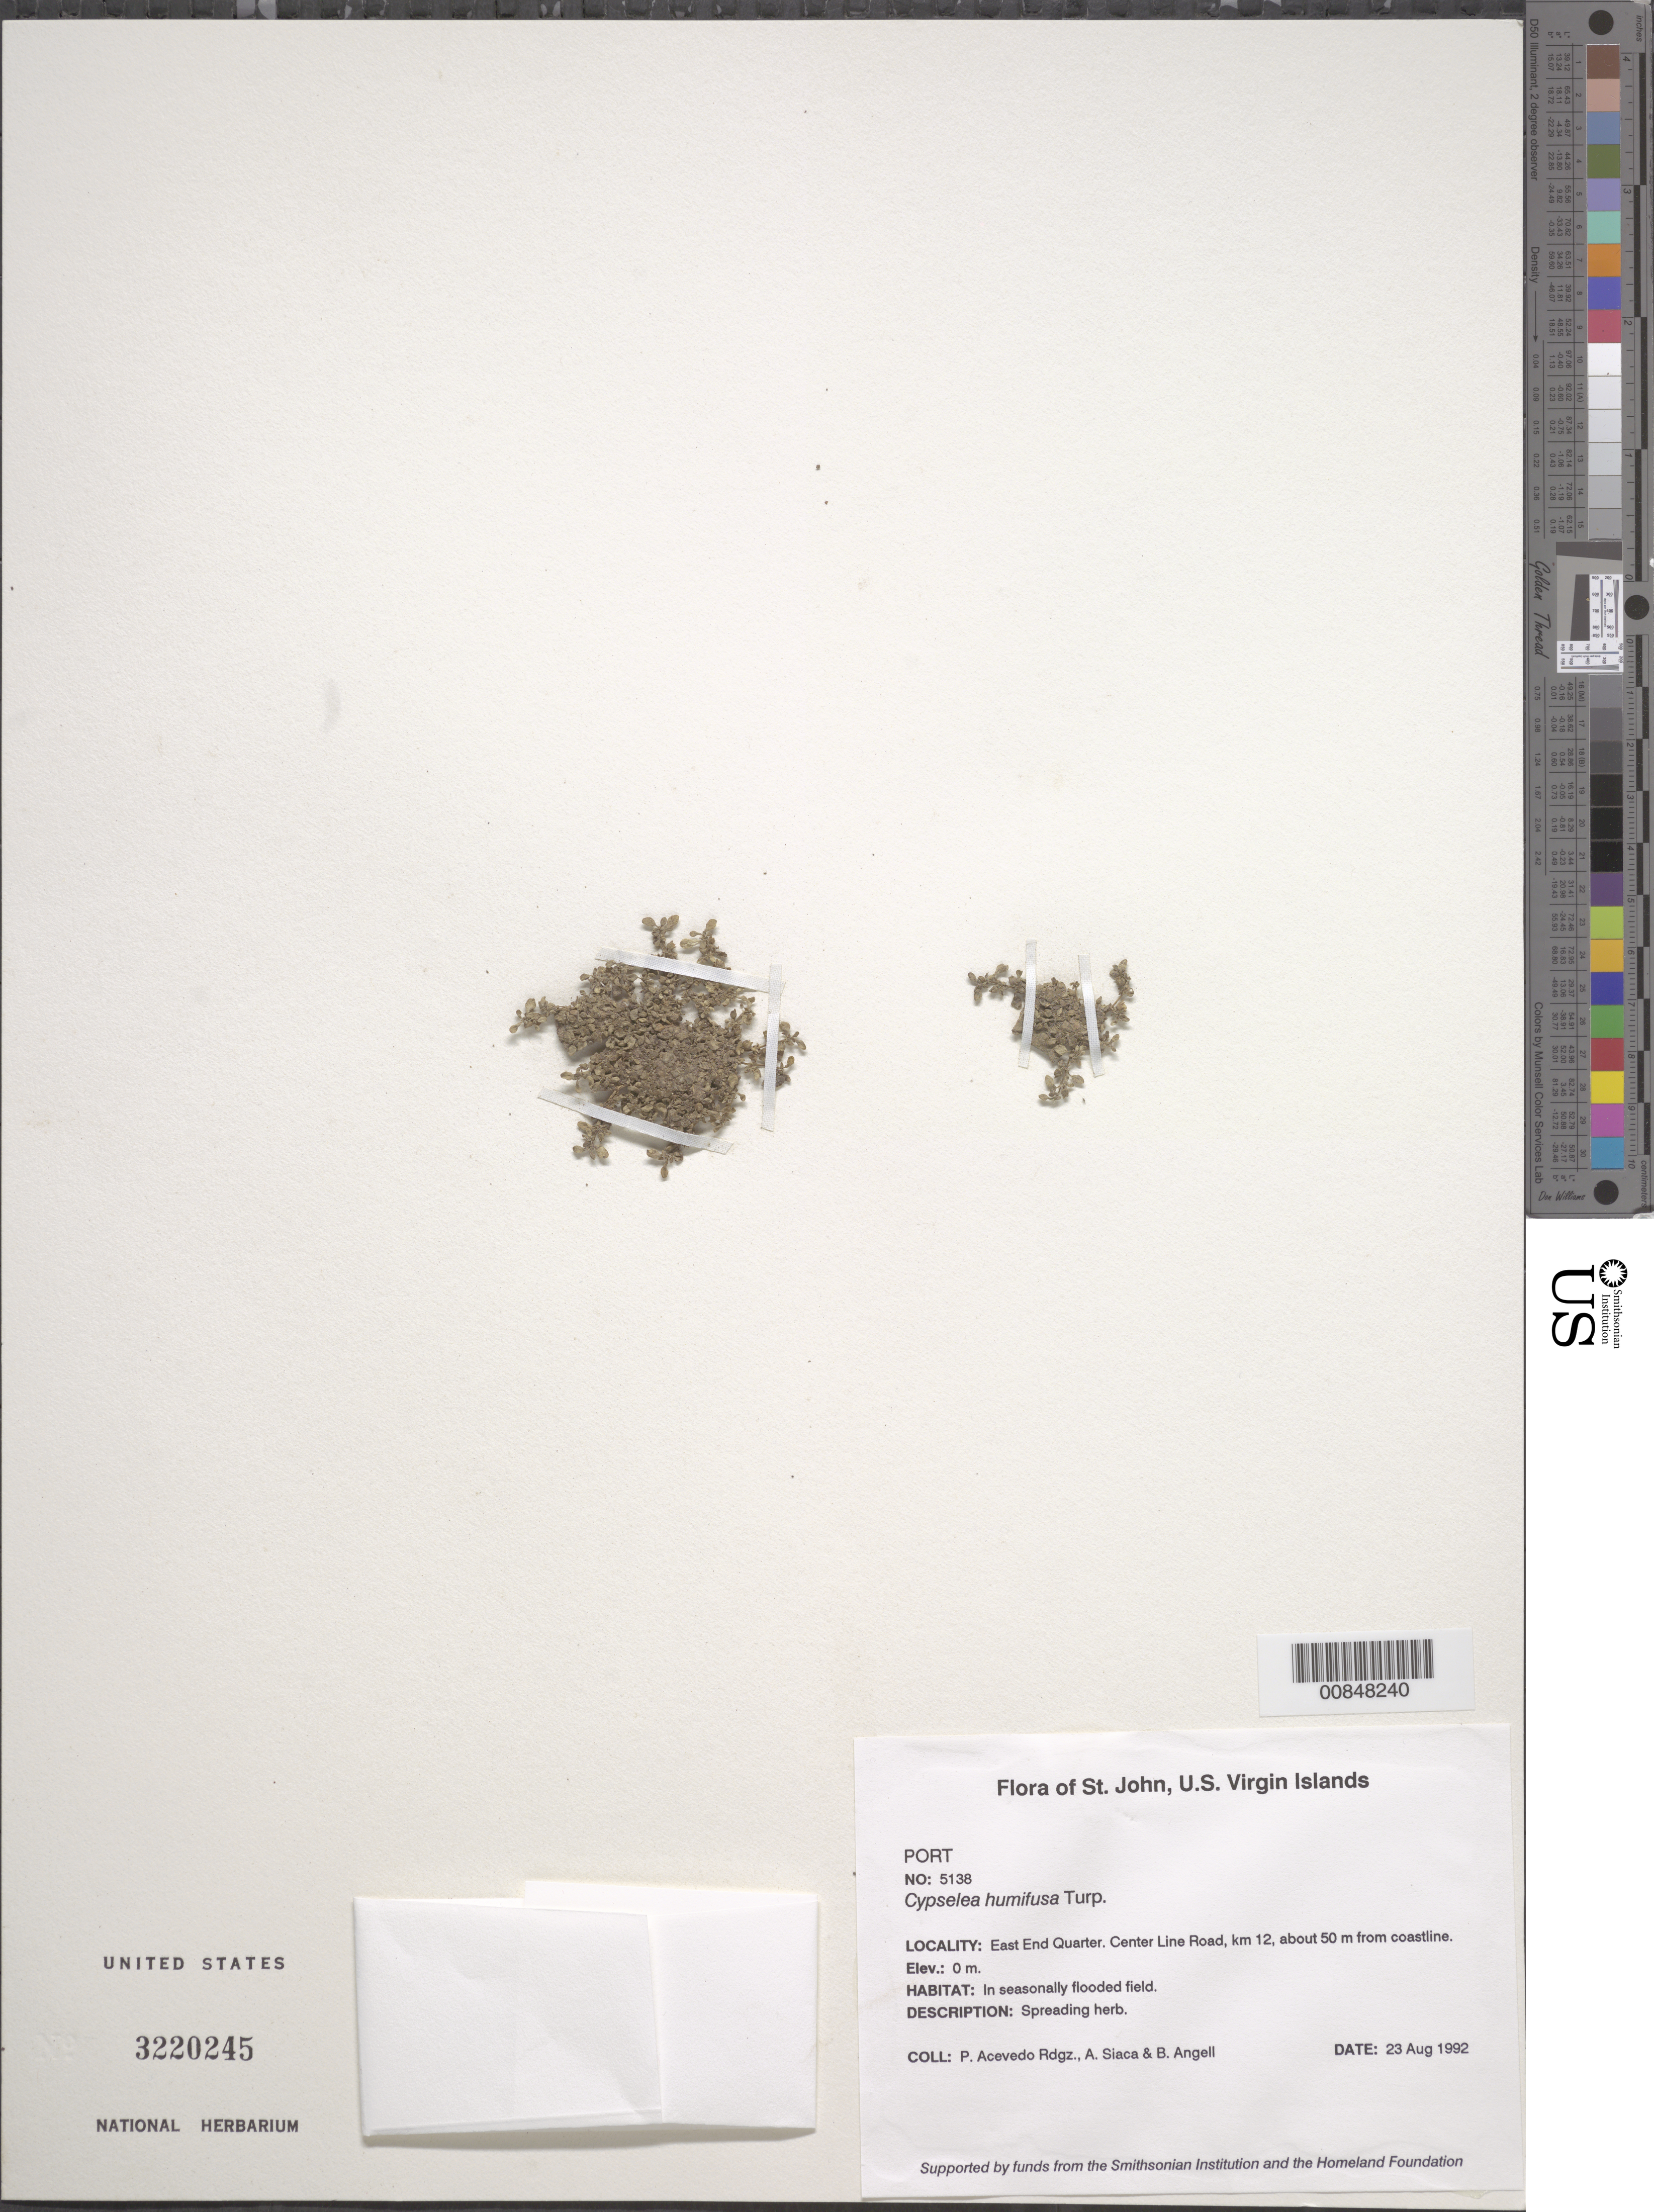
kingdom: Plantae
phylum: Tracheophyta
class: Magnoliopsida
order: Caryophyllales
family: Aizoaceae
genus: Sesuvium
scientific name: Sesuvium humifusum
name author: (Turpin) Bohley & G. Kadereit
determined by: Strong, Mark T., (BOT), Smithsonian Institution - National Museum of Natural History (UNITED STATES)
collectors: P. Acevedo-Rodr., A. Siaca & Bobbi Angell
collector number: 5138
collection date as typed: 23 Aug 1992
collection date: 1992-08-23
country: U.S. Virgin Islands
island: St. John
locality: East End Quarter. Center Line Road, km 12, about 50 m from coastline.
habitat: In seasonally flooded field.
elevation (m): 0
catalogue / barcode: US 3220245